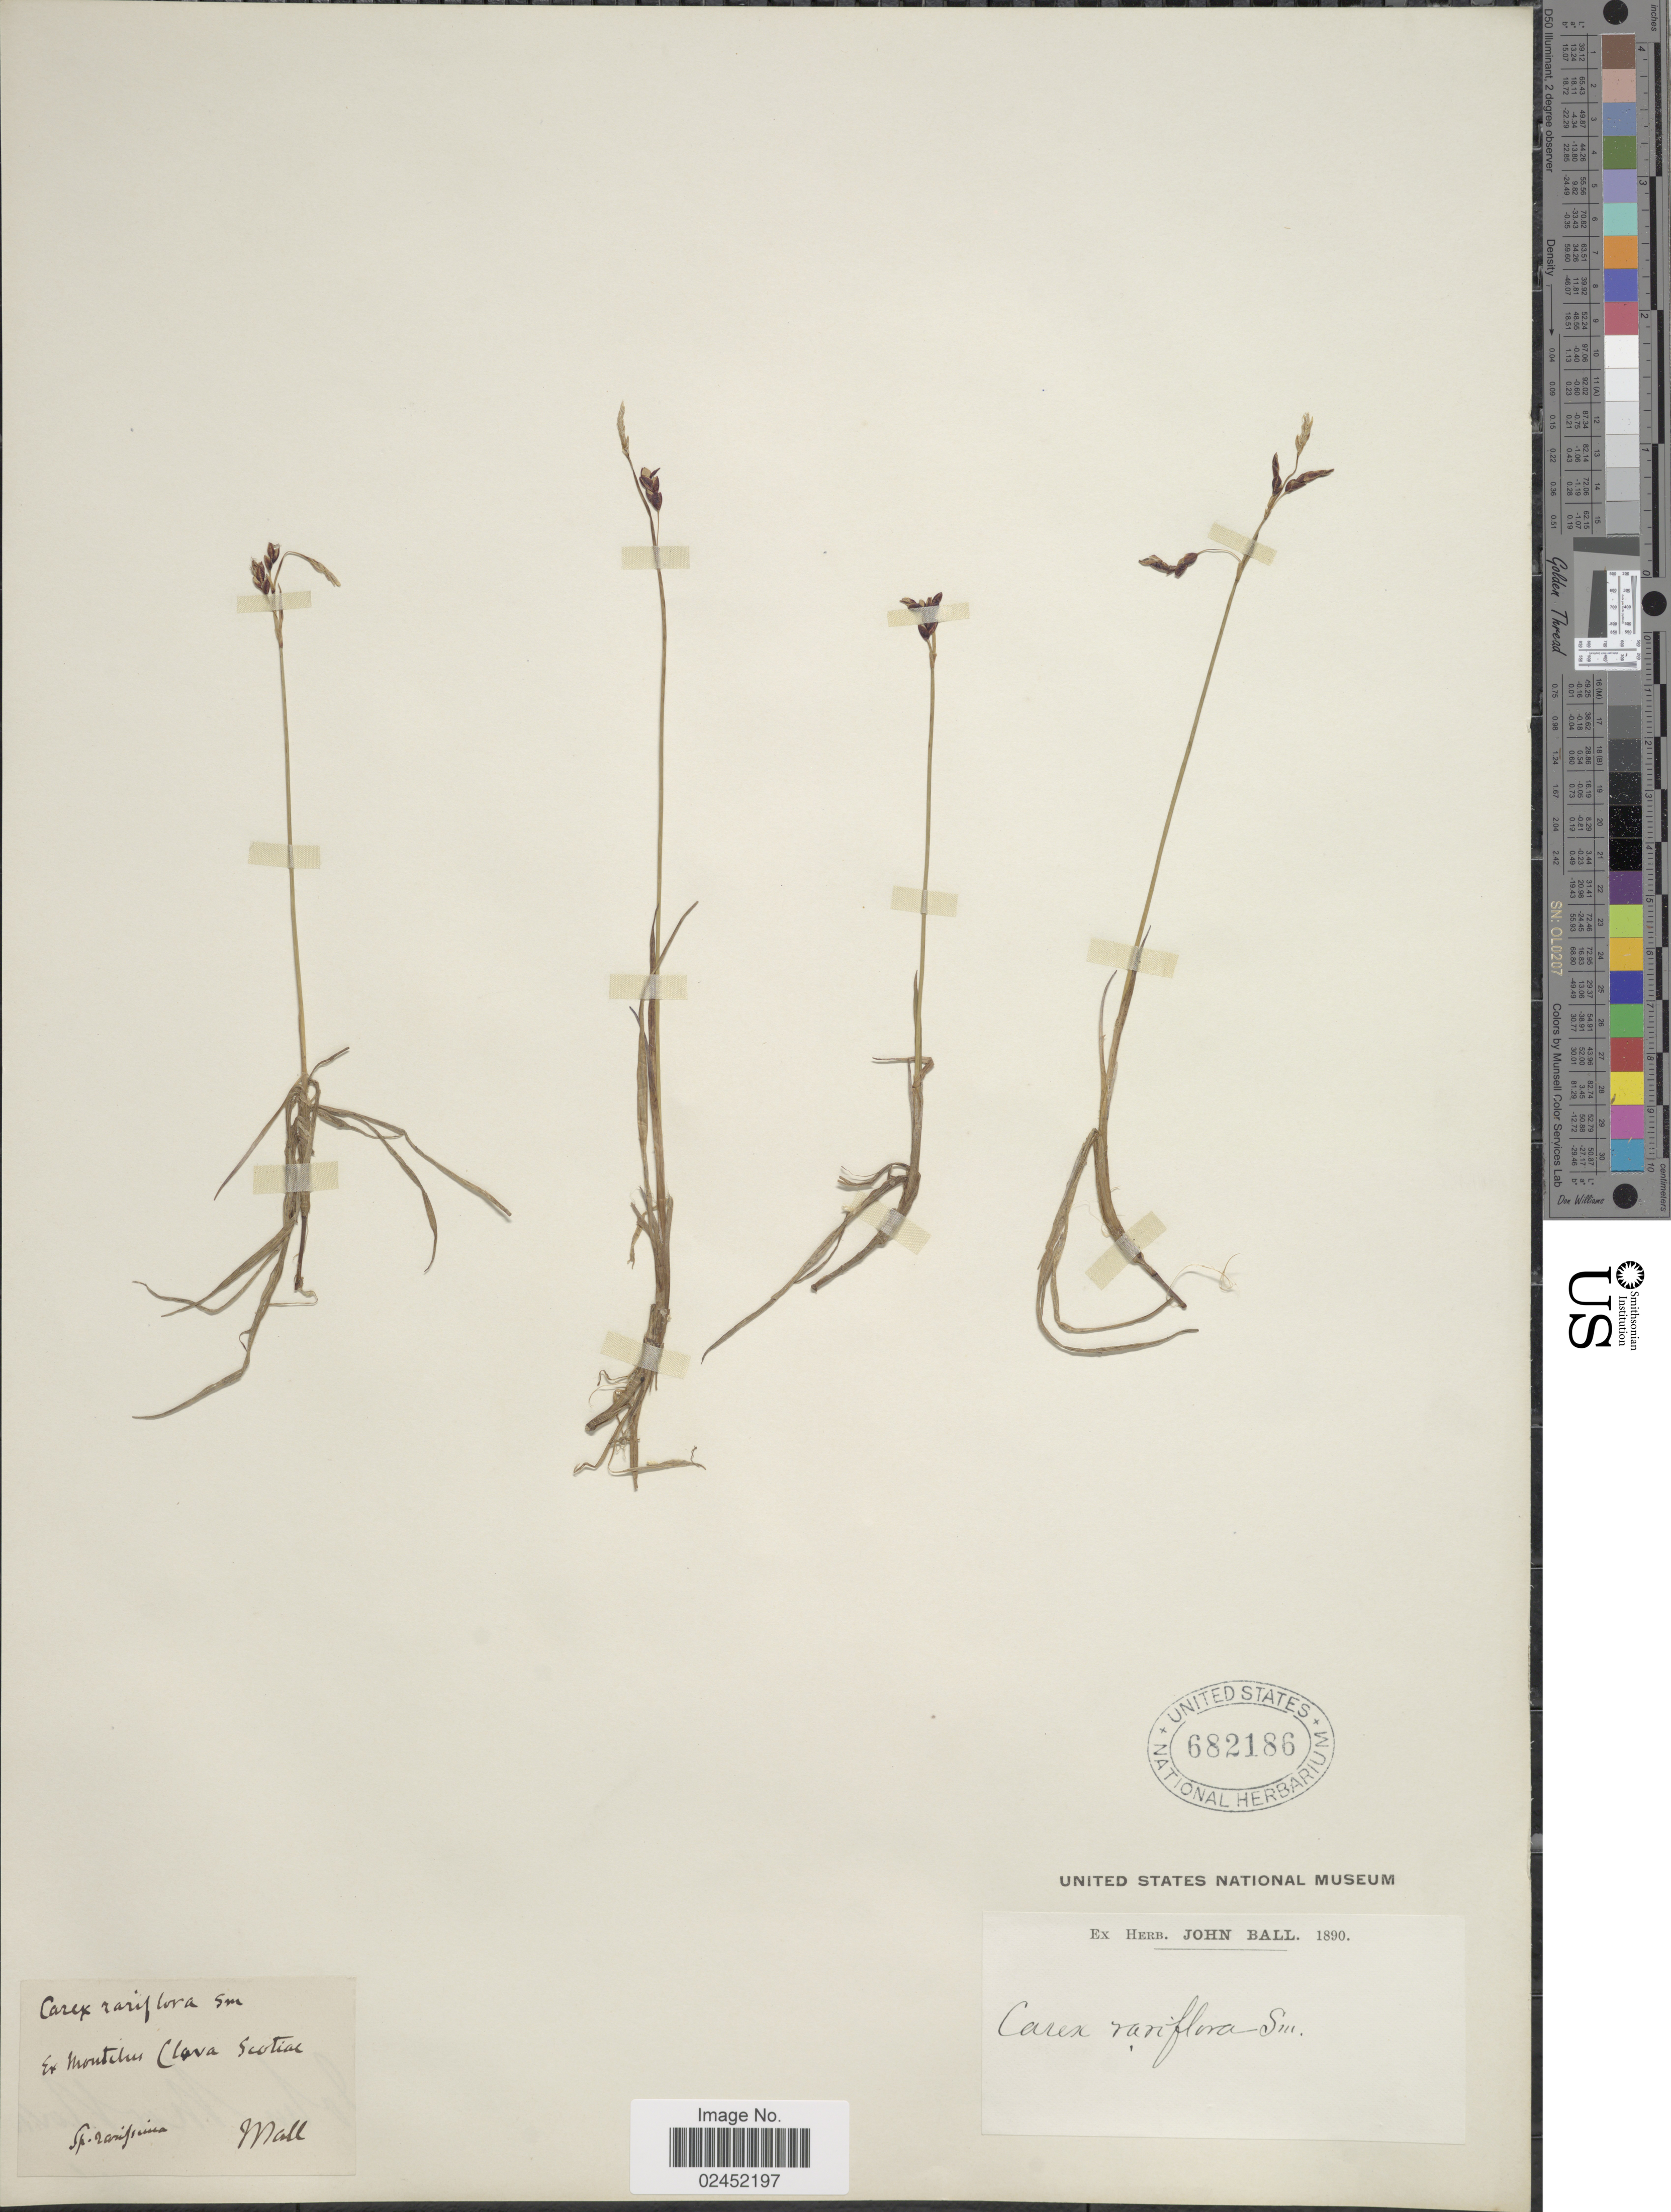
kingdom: Plantae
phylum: Tracheophyta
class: Liliopsida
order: Poales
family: Cyperaceae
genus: Carex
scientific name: Carex rariflora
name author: (Wahlenb.) Sm.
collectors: Mall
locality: Montibus (lava Scotia). [interpreted]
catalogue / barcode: US 682186